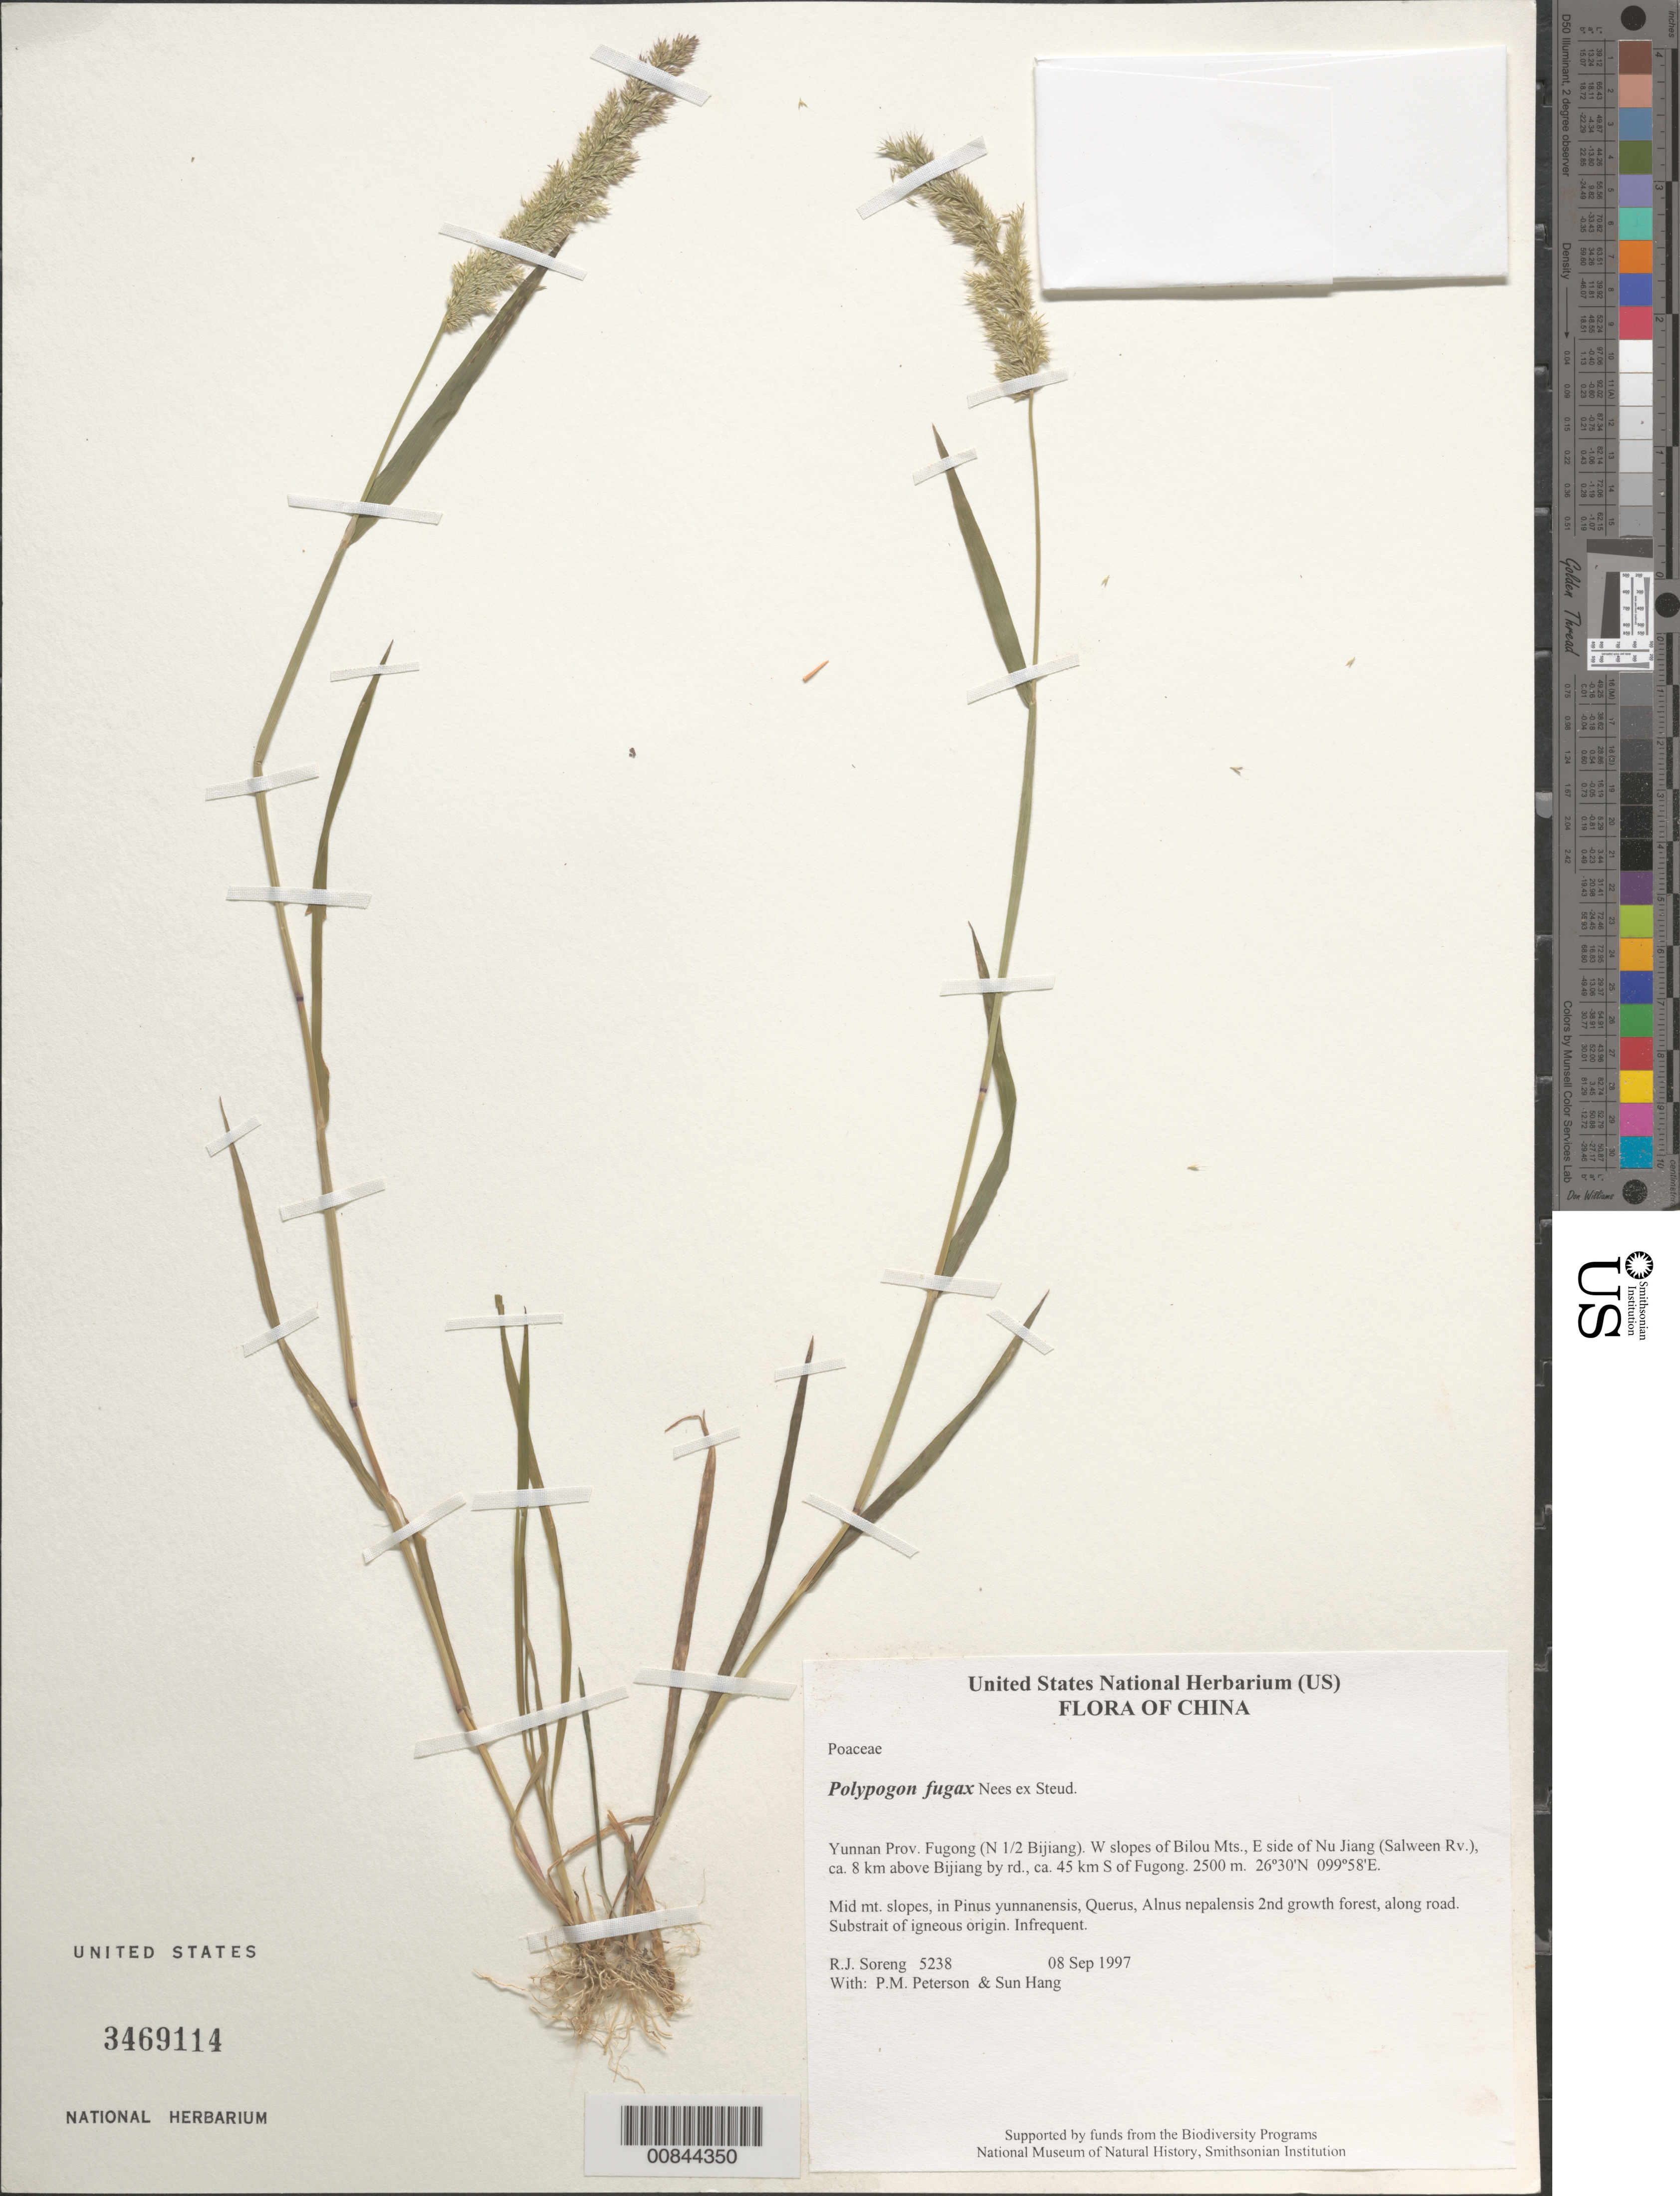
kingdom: Plantae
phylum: Tracheophyta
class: Liliopsida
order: Poales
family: Poaceae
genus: Polypogon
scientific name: Polypogon fugax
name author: Nees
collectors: R. J. Soreng, P. M. Peterson & Sun Hang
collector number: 5238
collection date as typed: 08 Sep 1997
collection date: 1997-09-08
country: China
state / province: Yunnan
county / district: Fugong (N 1/2 Bijiang)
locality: W slopes of Bilou Mts., E side of Nu Jiang (Salween Rv.), ca. 8 km above Bijiang by rd., ca. 45 km S of Fugong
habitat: Mid mt. slopes, in Pinus yunnanensis, Querus, Alnus nepalensis 2nd growth forest, along road. Substrait of igneous origin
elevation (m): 2500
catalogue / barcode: US 3469114